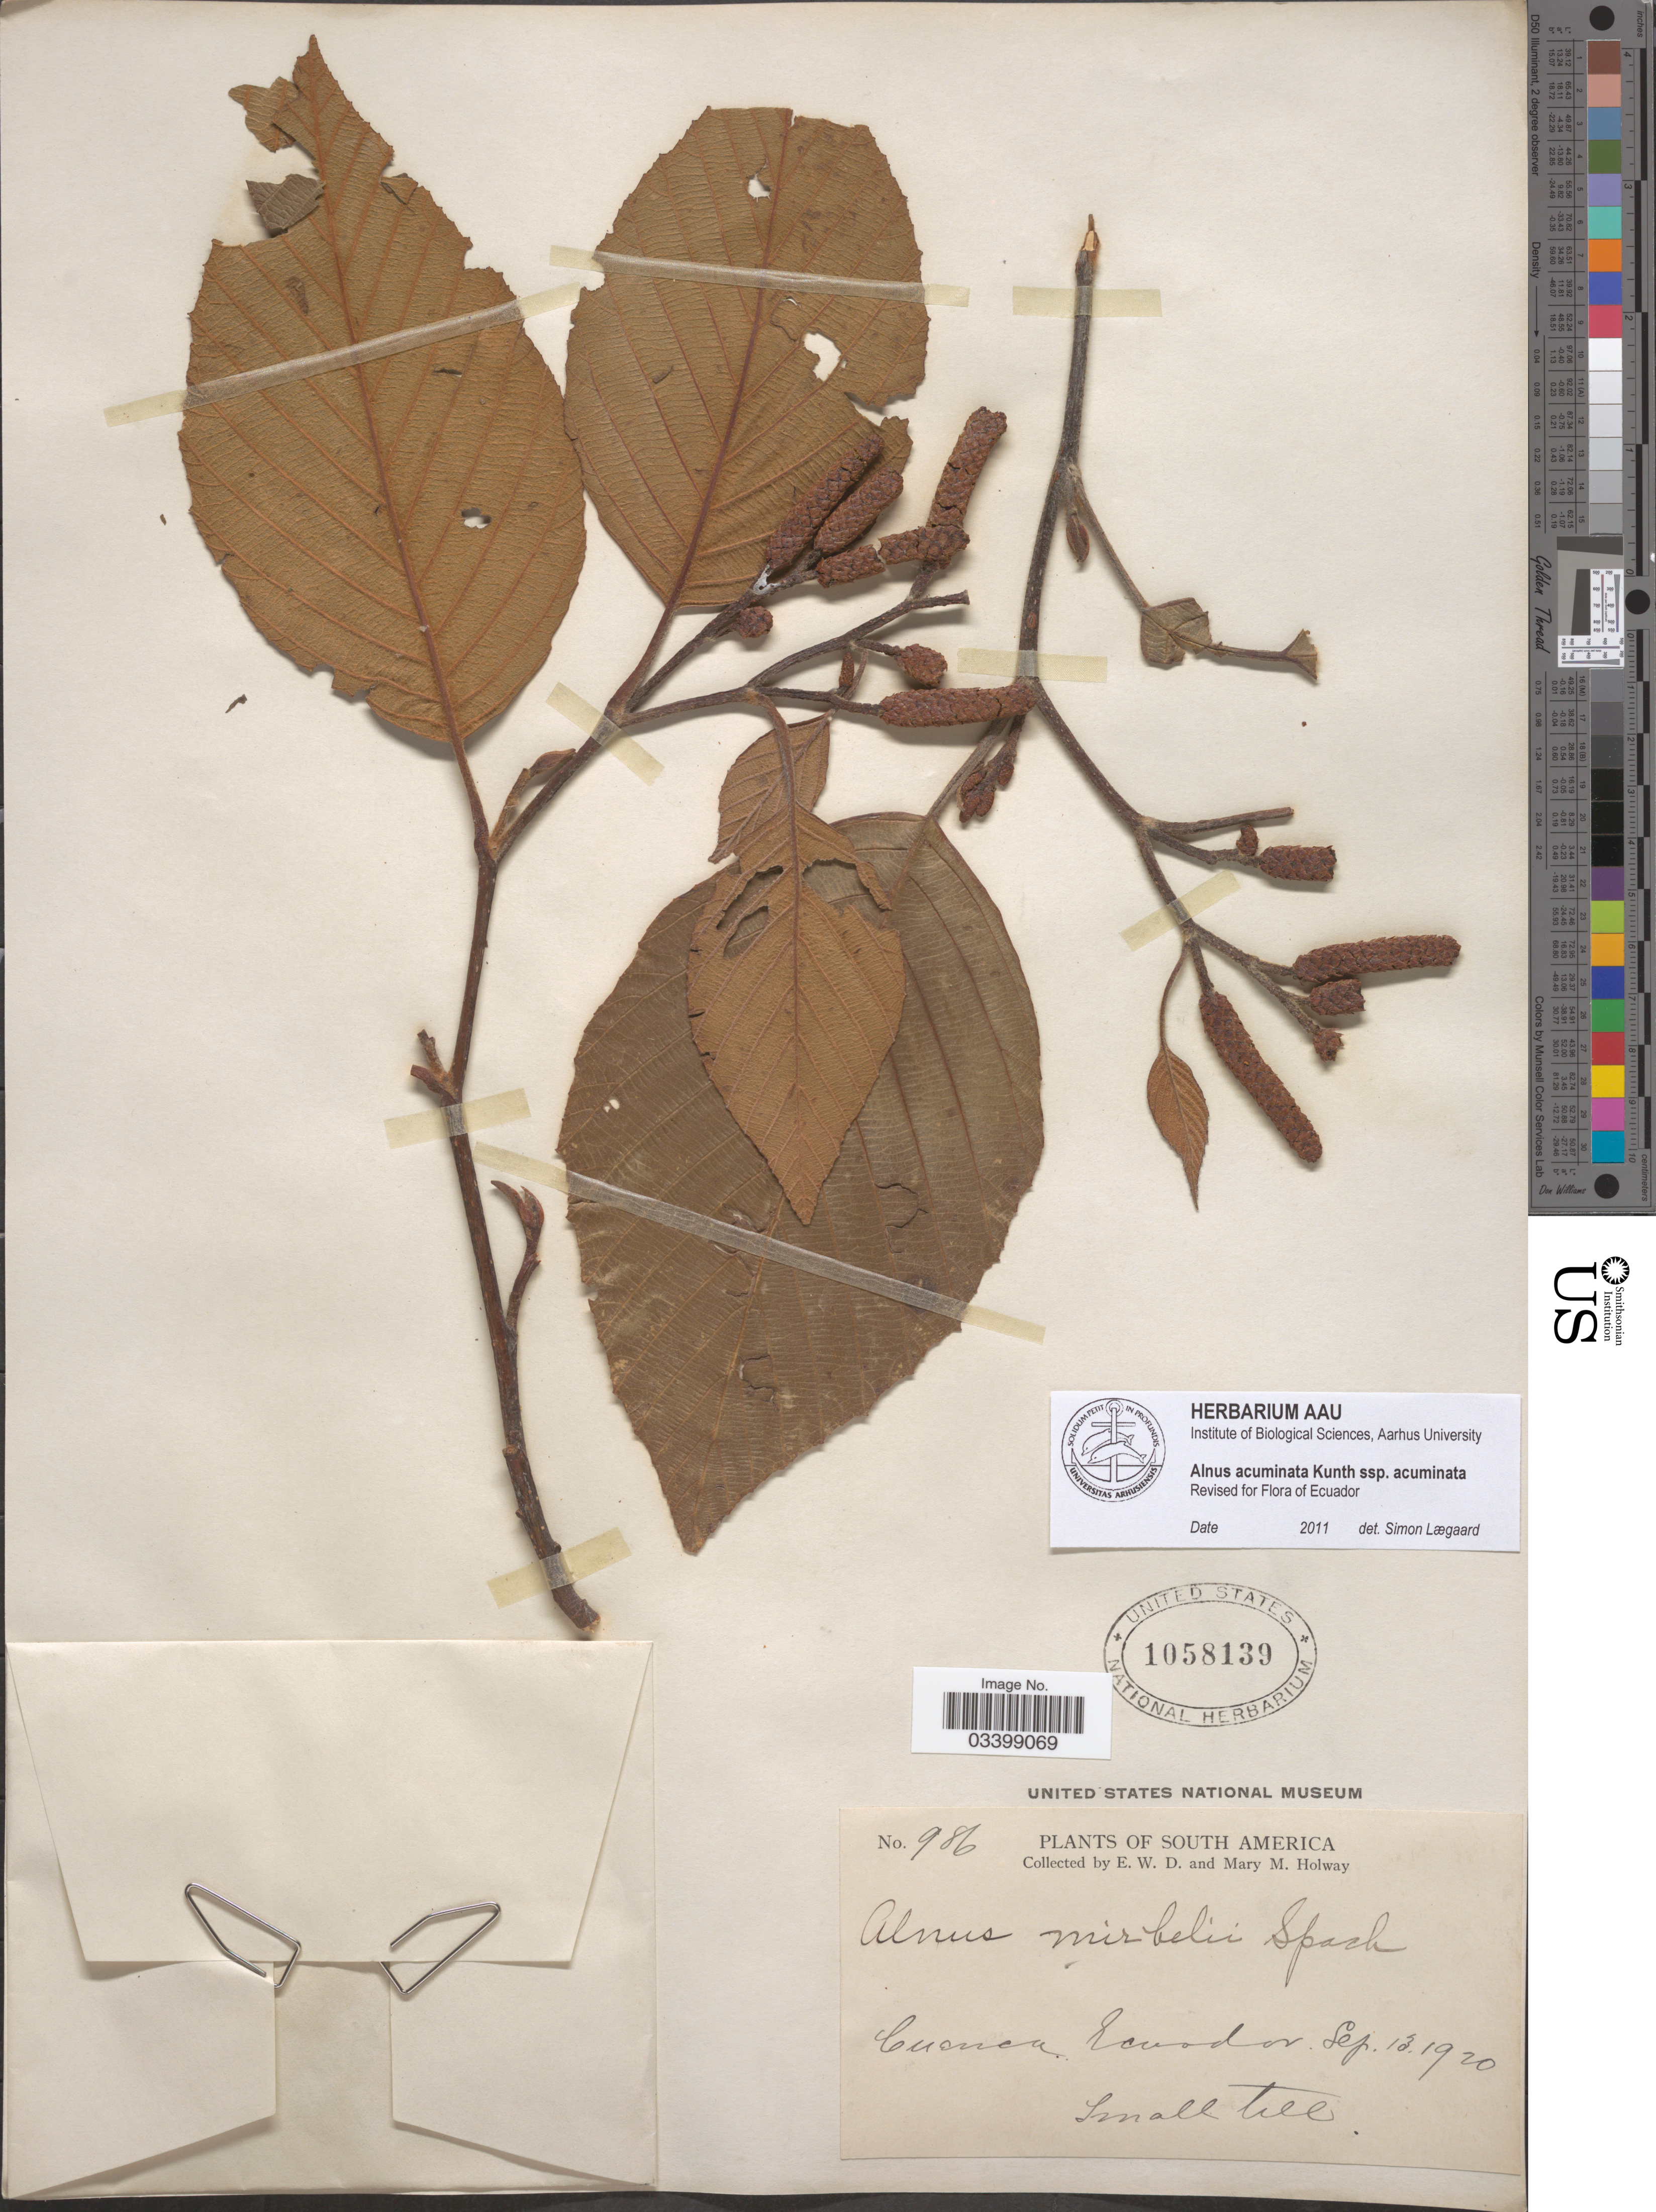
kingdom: Plantae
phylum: Tracheophyta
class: Magnoliopsida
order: Fagales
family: Betulaceae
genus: Alnus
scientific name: Alnus acuminata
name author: Kunth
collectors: E. W. D. Holway & M. M. Holway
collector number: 986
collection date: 1920-09-13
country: Ecuador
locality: Cuenca.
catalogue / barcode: US 1058139